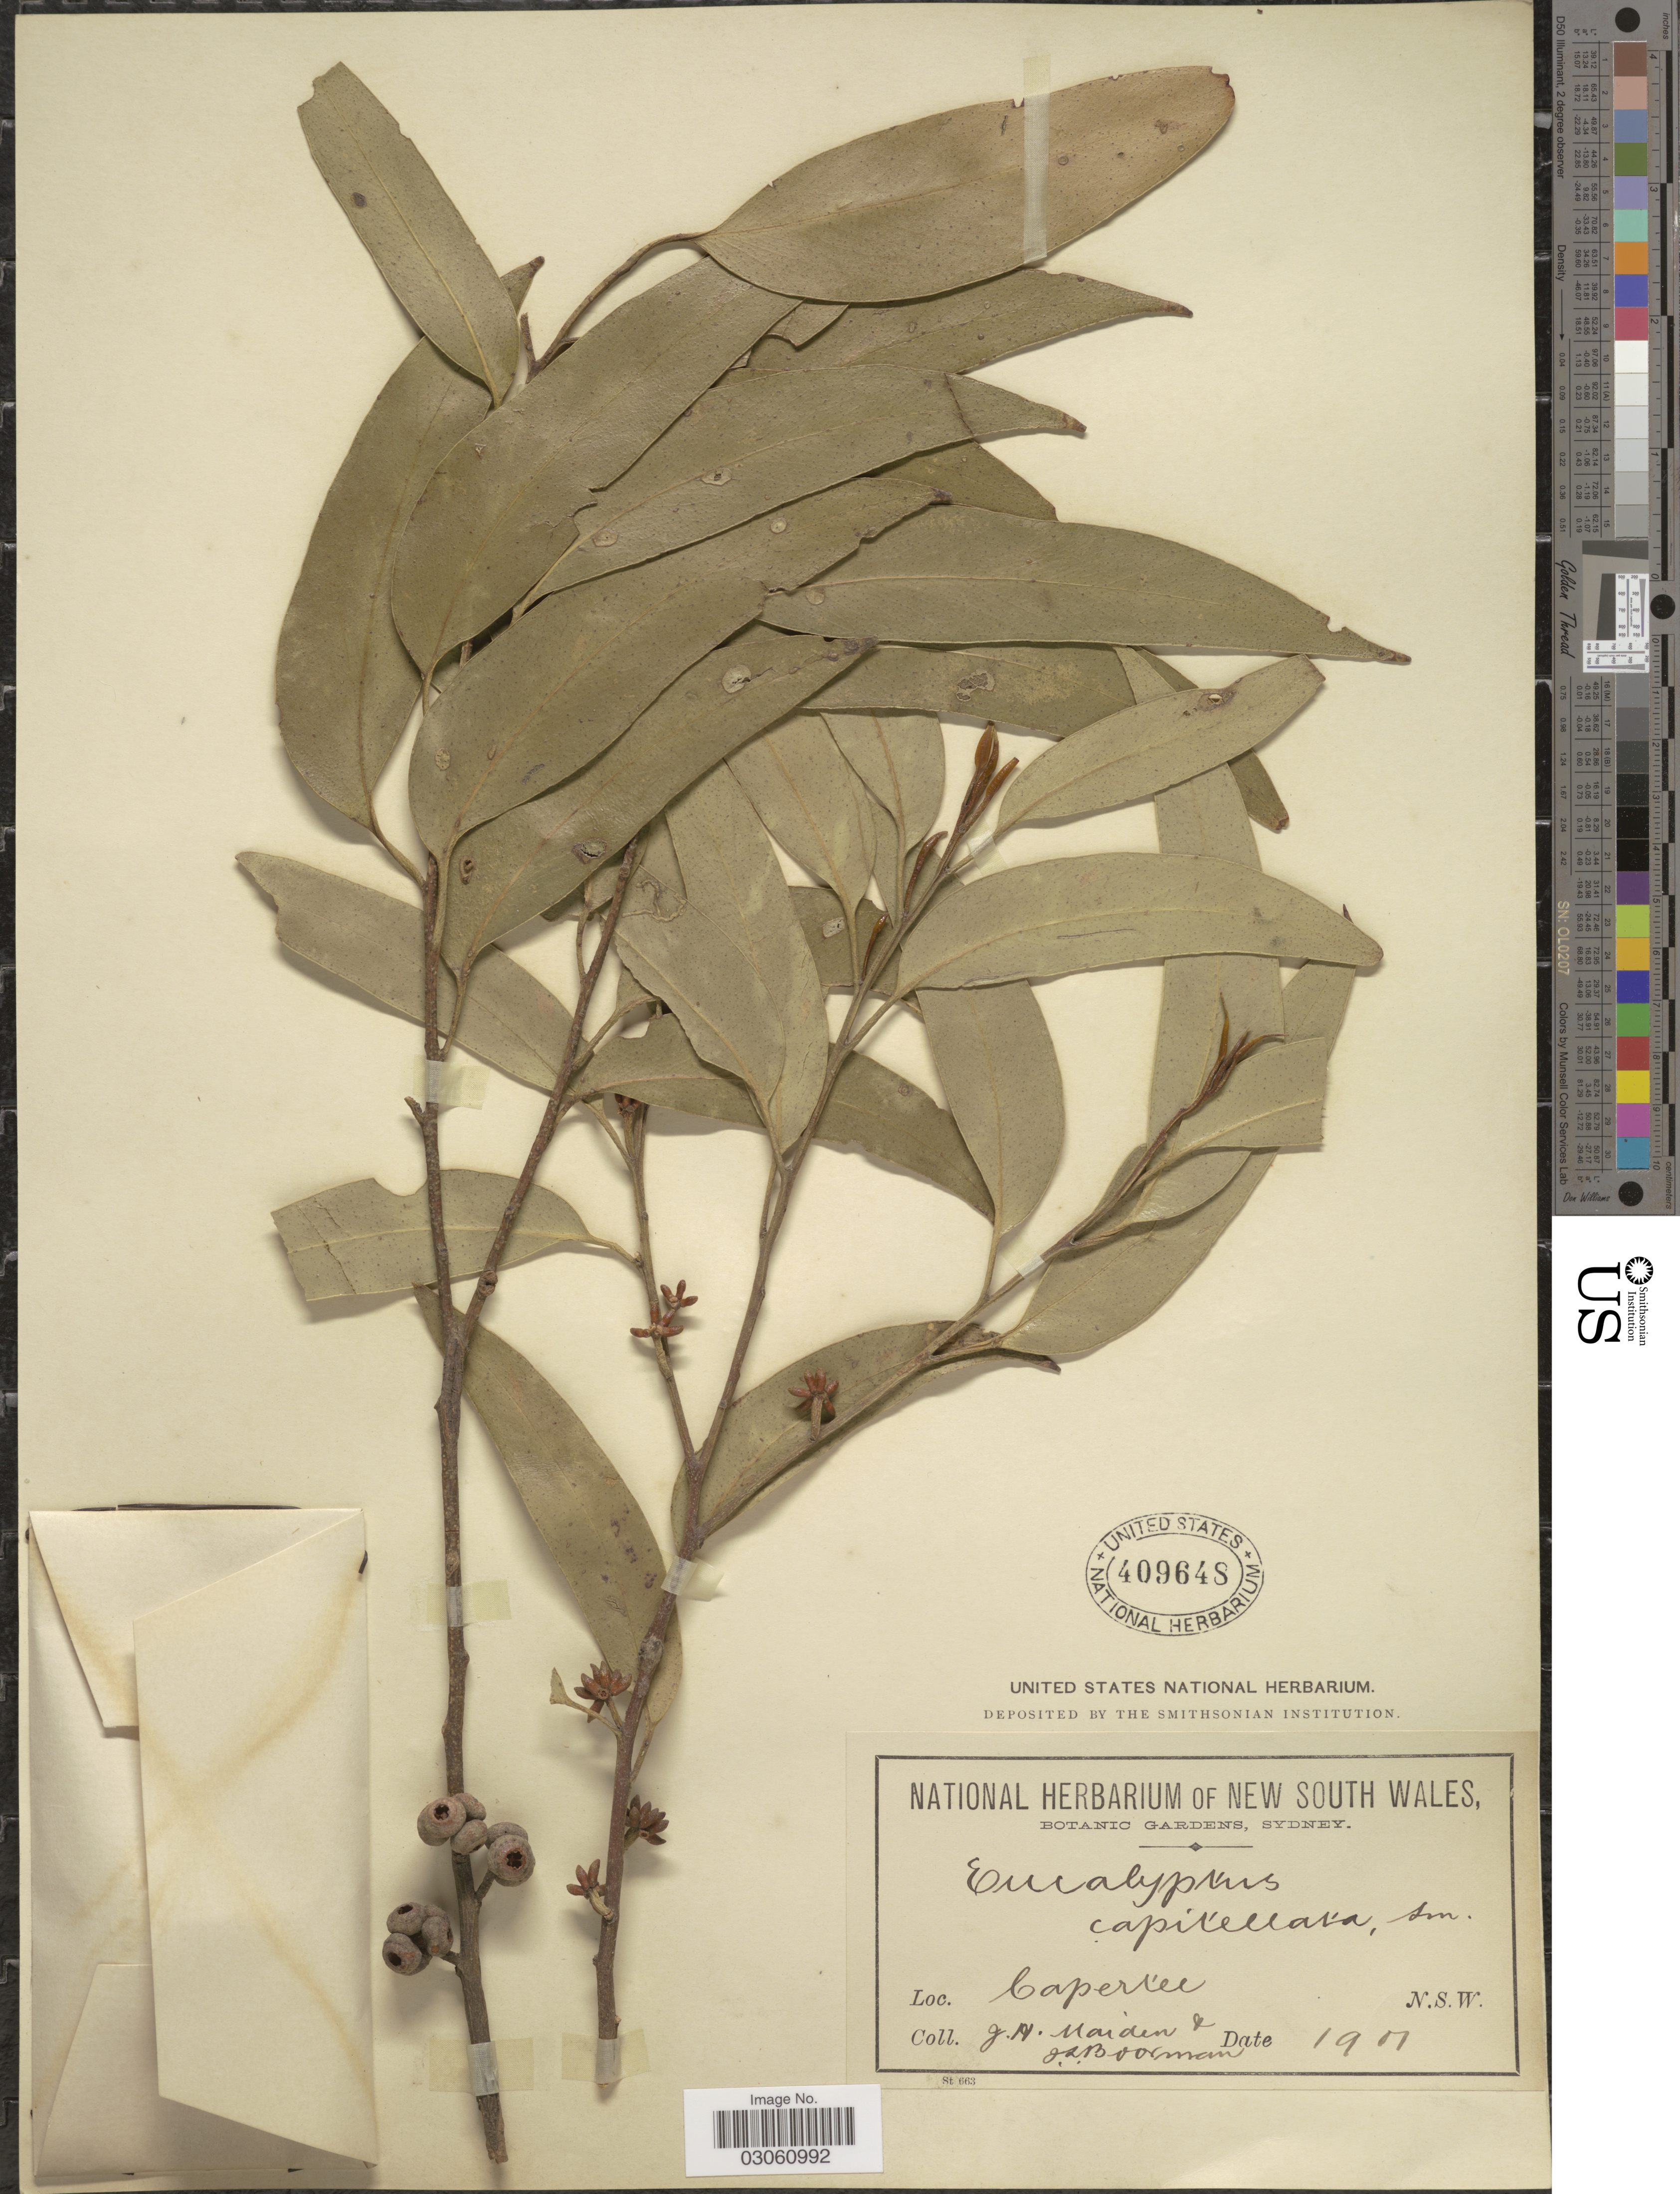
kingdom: Plantae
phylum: Tracheophyta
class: Magnoliopsida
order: Myrtales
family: Myrtaceae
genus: Eucalyptus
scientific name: Eucalyptus capitellata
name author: Sm.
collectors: J. Maiden & J. Boorman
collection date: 1901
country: Australia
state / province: New South Wales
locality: Capertee.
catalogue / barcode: US 409648